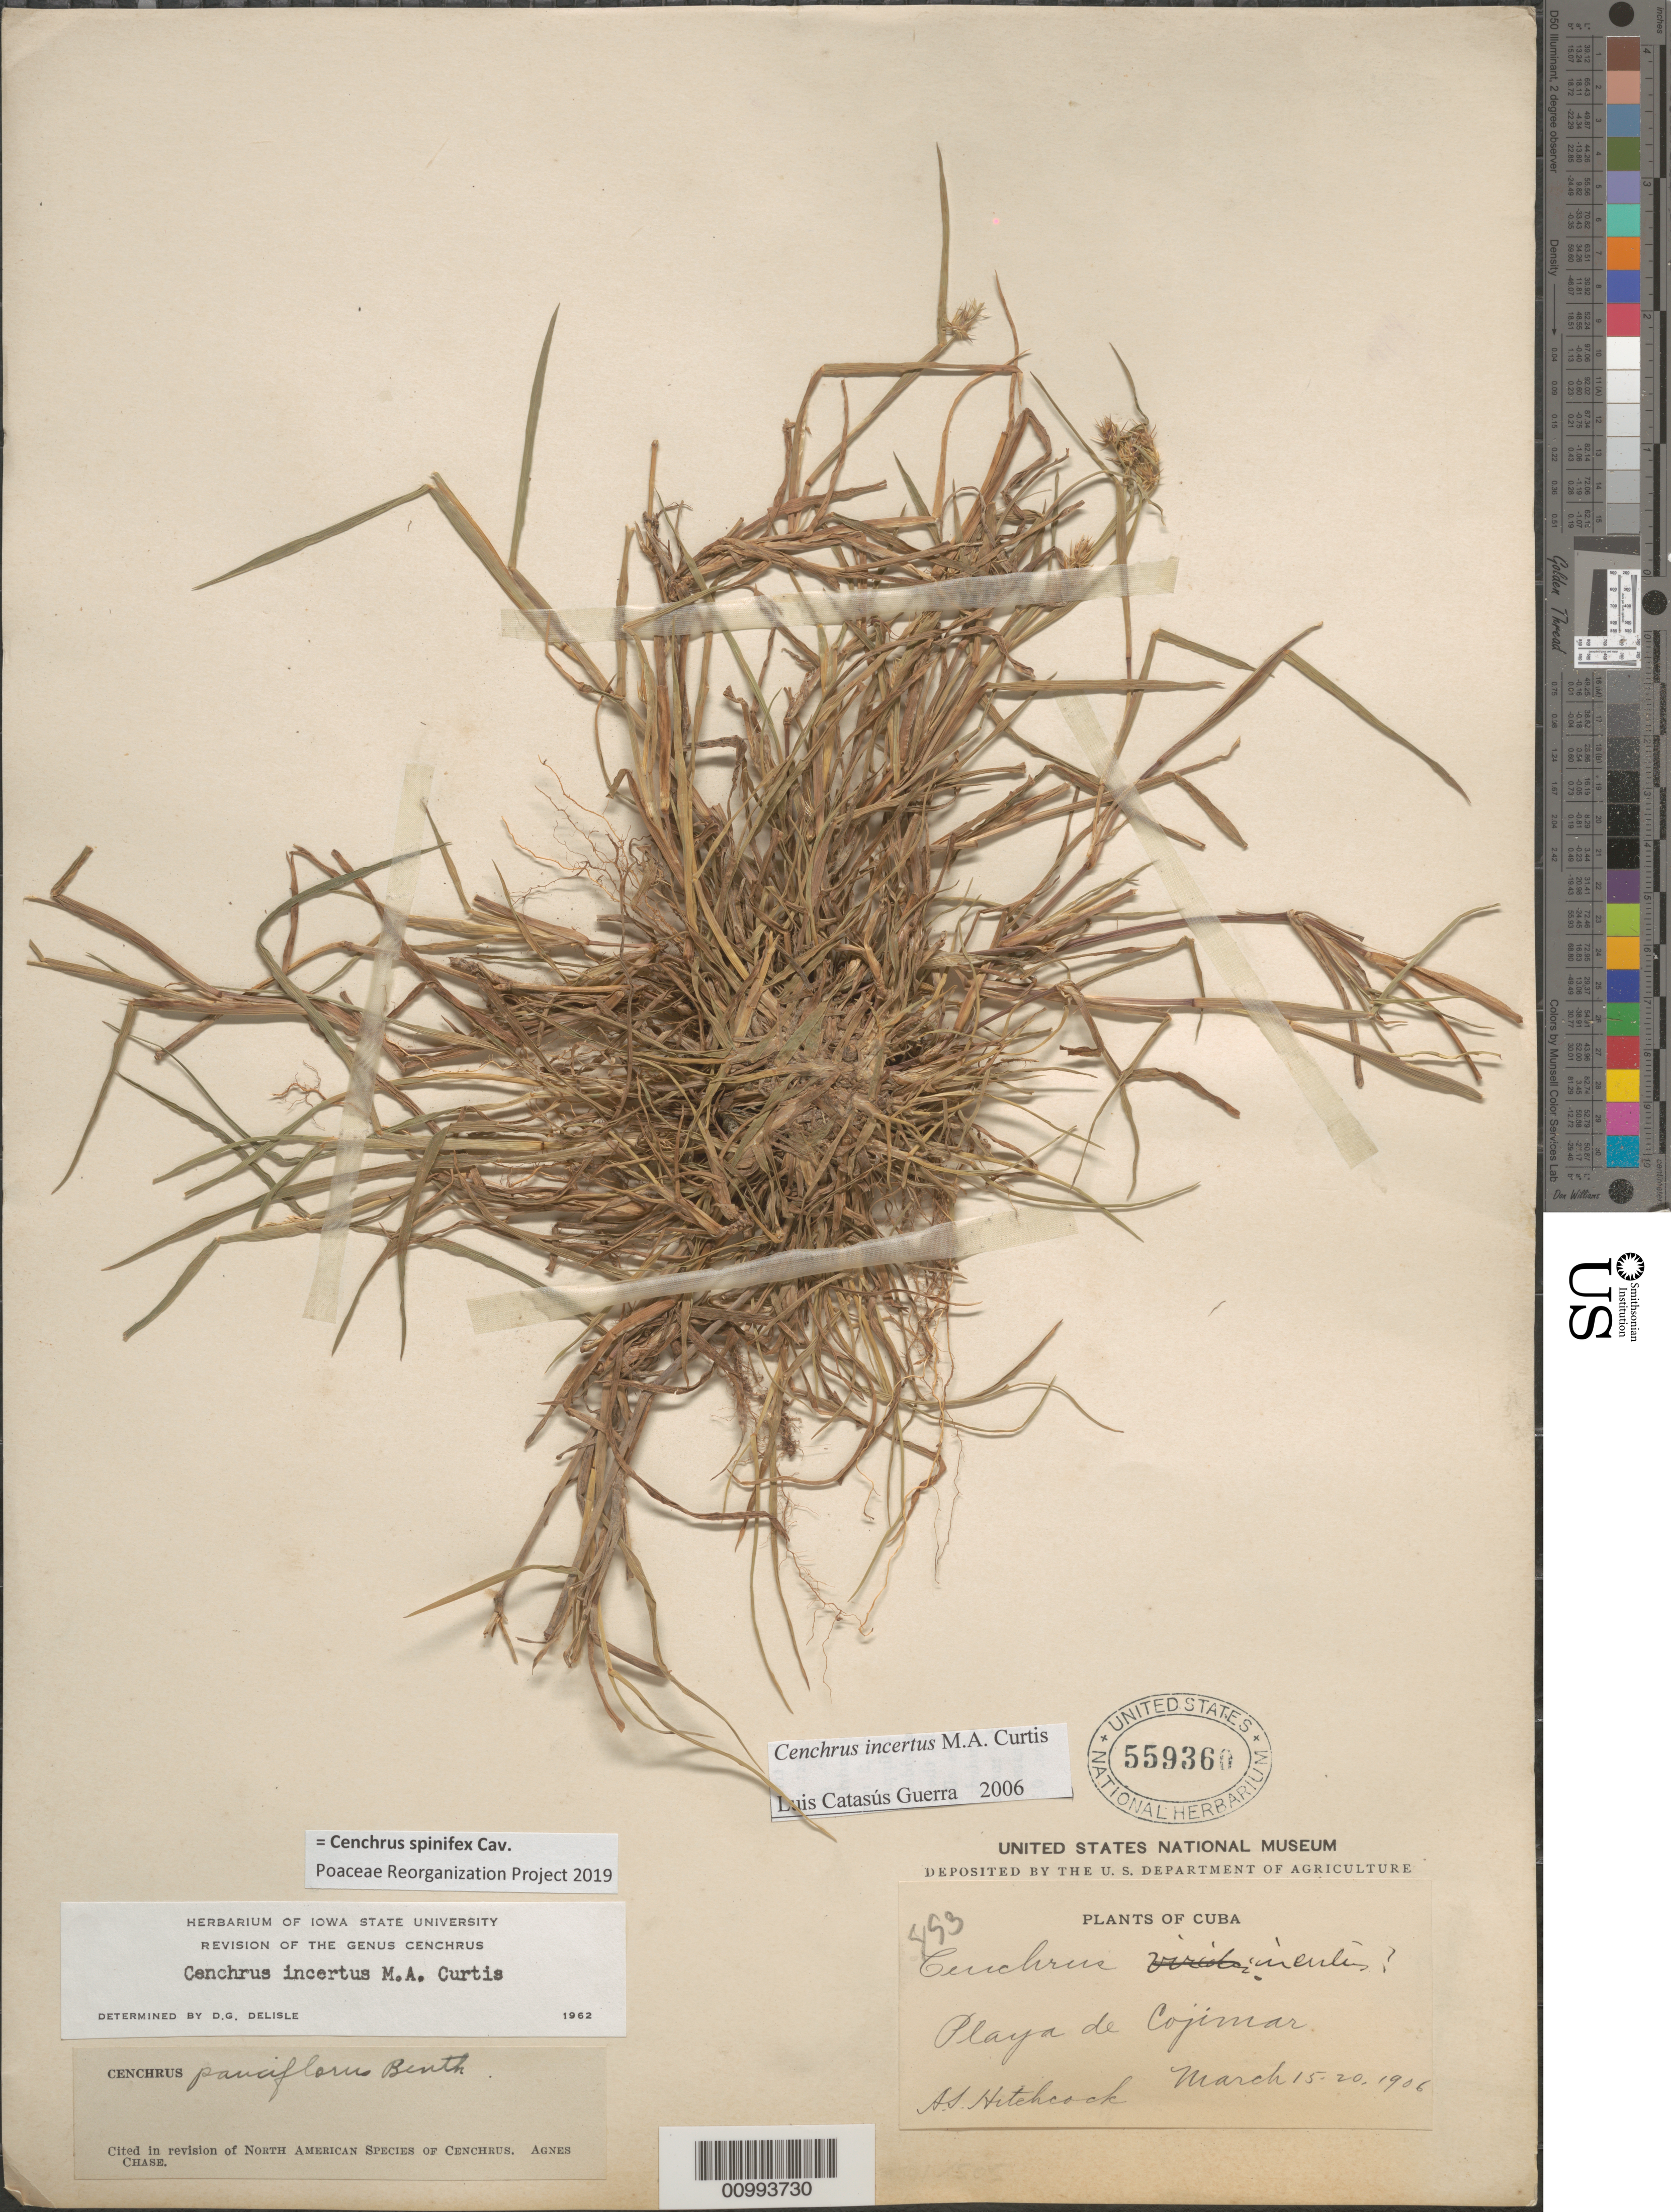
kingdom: Plantae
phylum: Tracheophyta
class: Liliopsida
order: Poales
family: Poaceae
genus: Cenchrus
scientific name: Cenchrus spinifex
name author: Cav.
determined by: Poaceae Reorganization Project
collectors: A. S. Hitchcock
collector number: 493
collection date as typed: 15 Mar 1906 to 20 Mar 1906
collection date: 1906-03-15/1906-03-20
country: Cuba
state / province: La Habana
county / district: Municipio Habana del Este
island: Cuba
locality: Playa de Cojimar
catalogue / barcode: US 559360